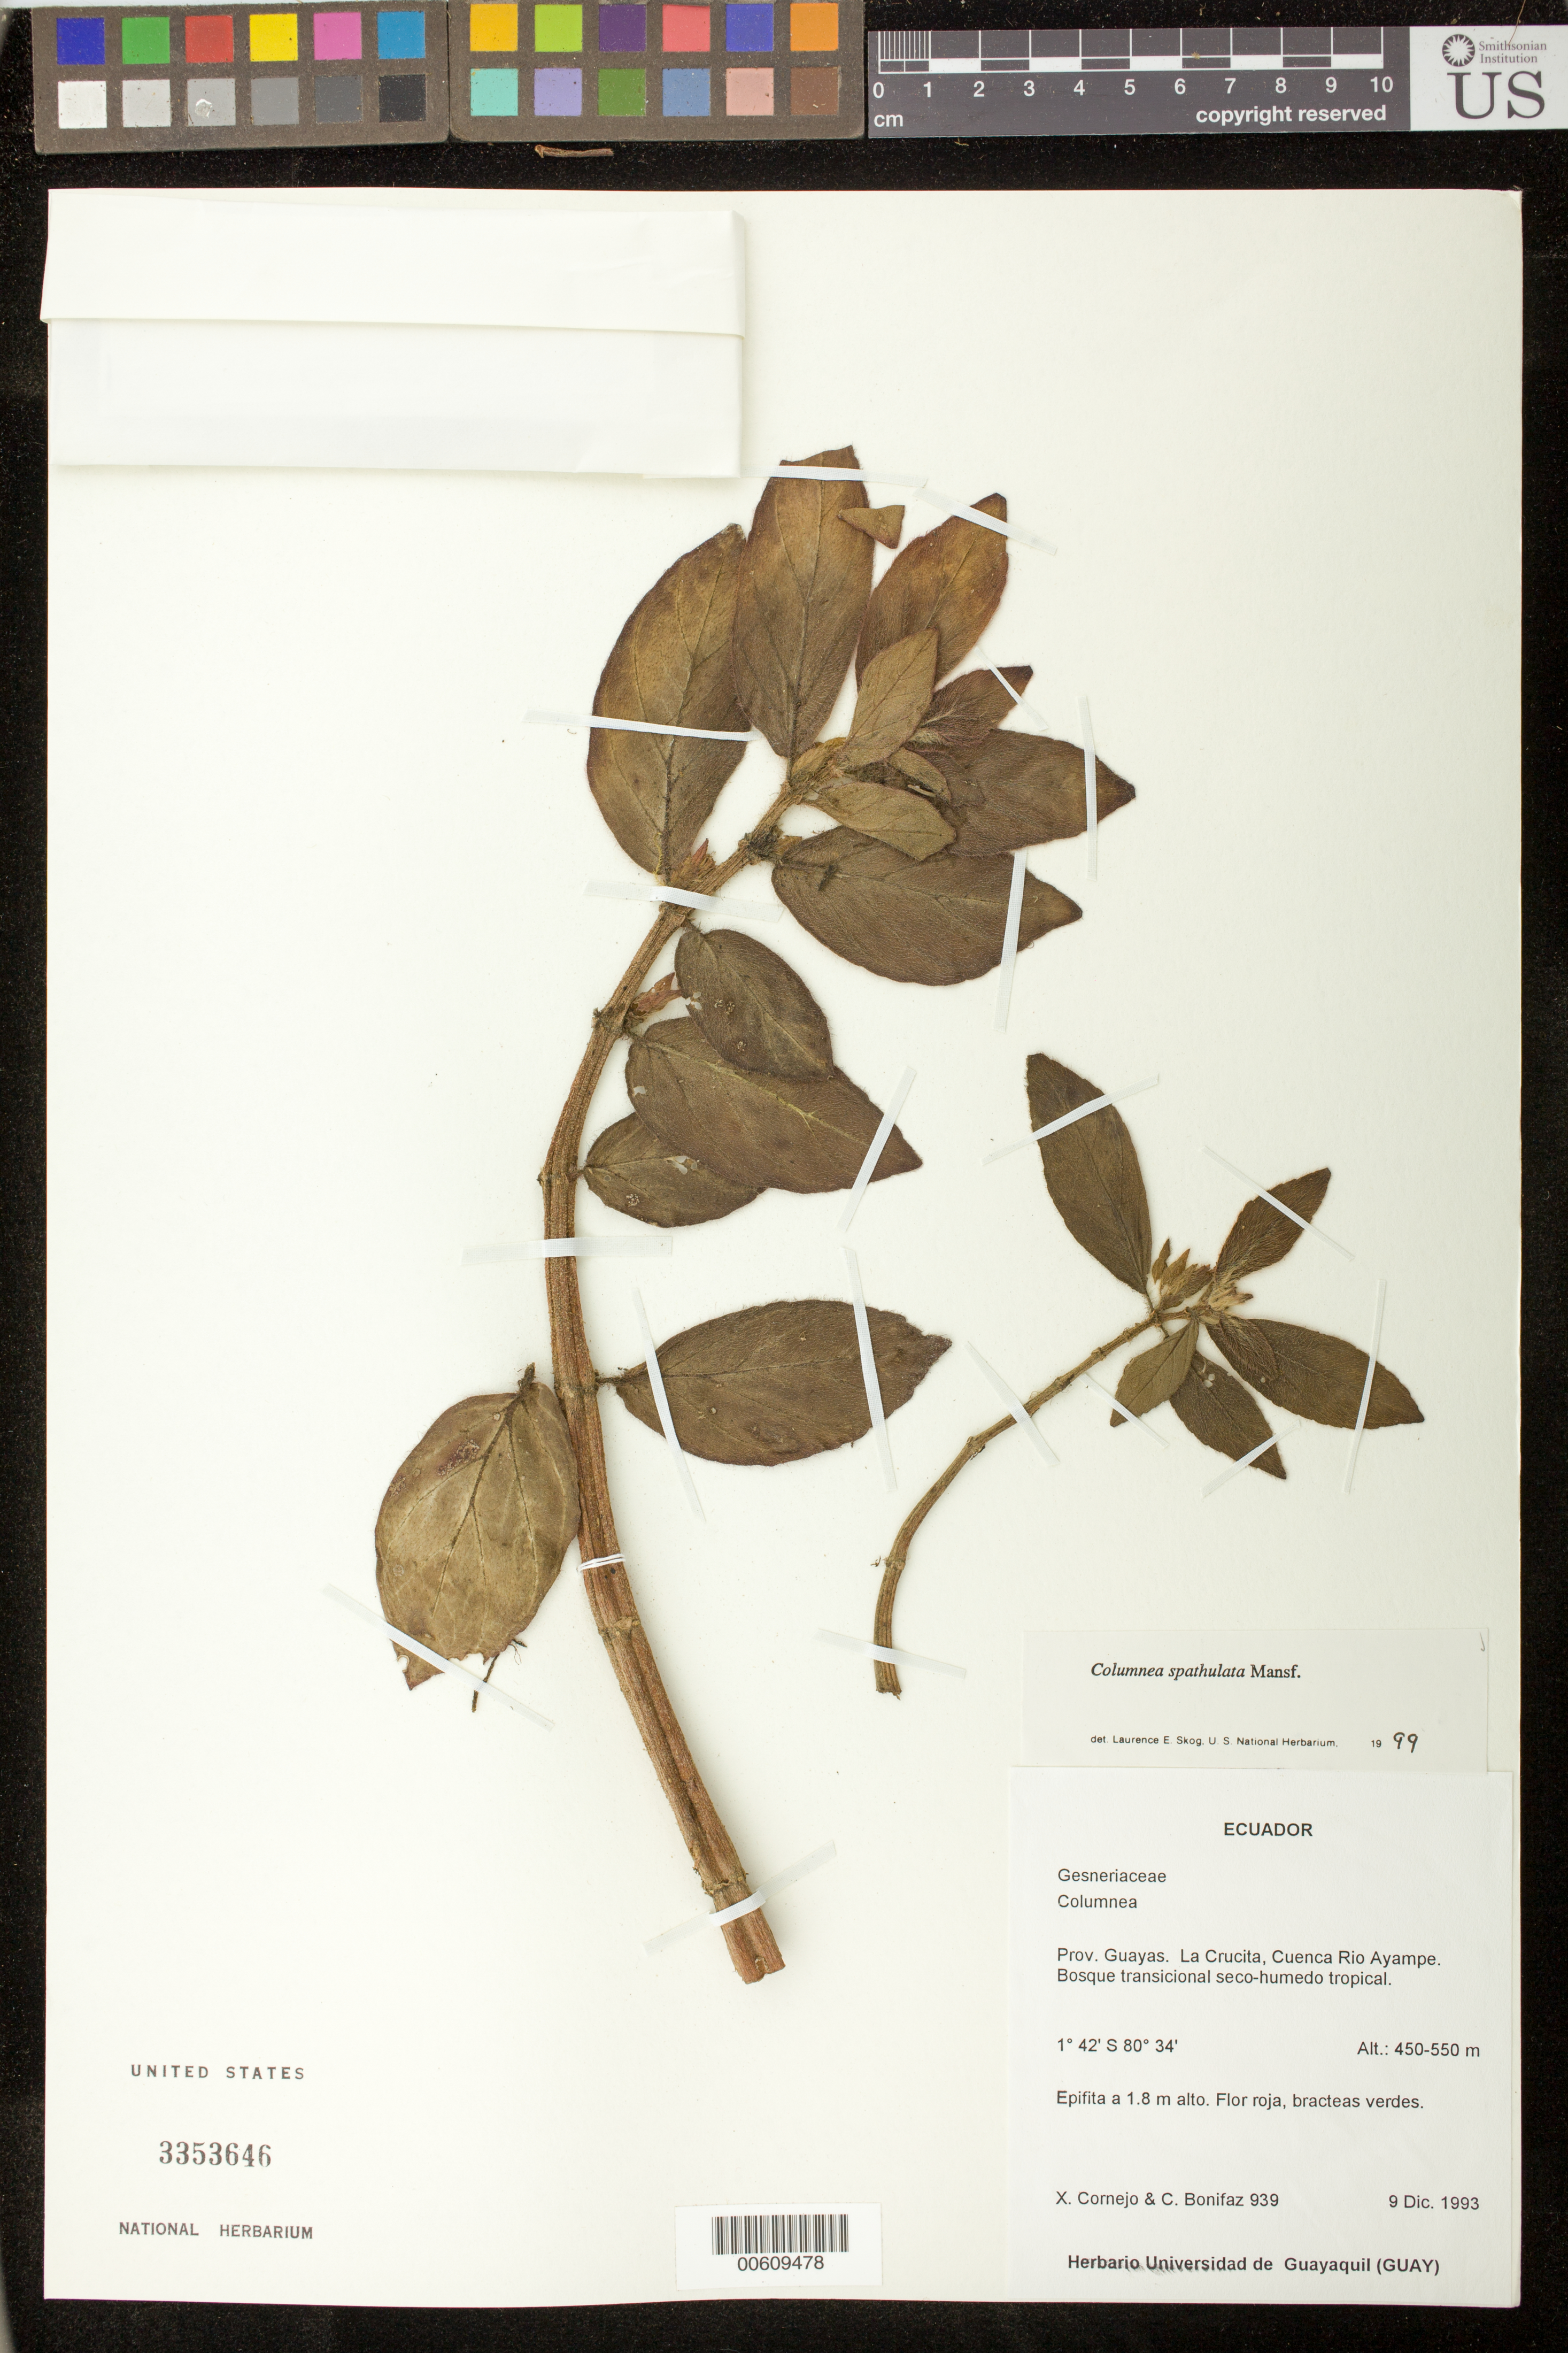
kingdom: Plantae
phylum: Tracheophyta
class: Magnoliopsida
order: Lamiales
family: Gesneriaceae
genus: Columnea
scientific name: Columnea spathulata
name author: Mansf.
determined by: Skog, Laurence E.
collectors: X. F. Cornejo & C. Bonifaz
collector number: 939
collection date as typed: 09 Dec 1993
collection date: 1993-12-09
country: Ecuador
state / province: Guayas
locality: La Crucita, cuenca Rio Ayampe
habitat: Bosque transicional seco-humedo tropical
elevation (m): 450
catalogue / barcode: US 3353646